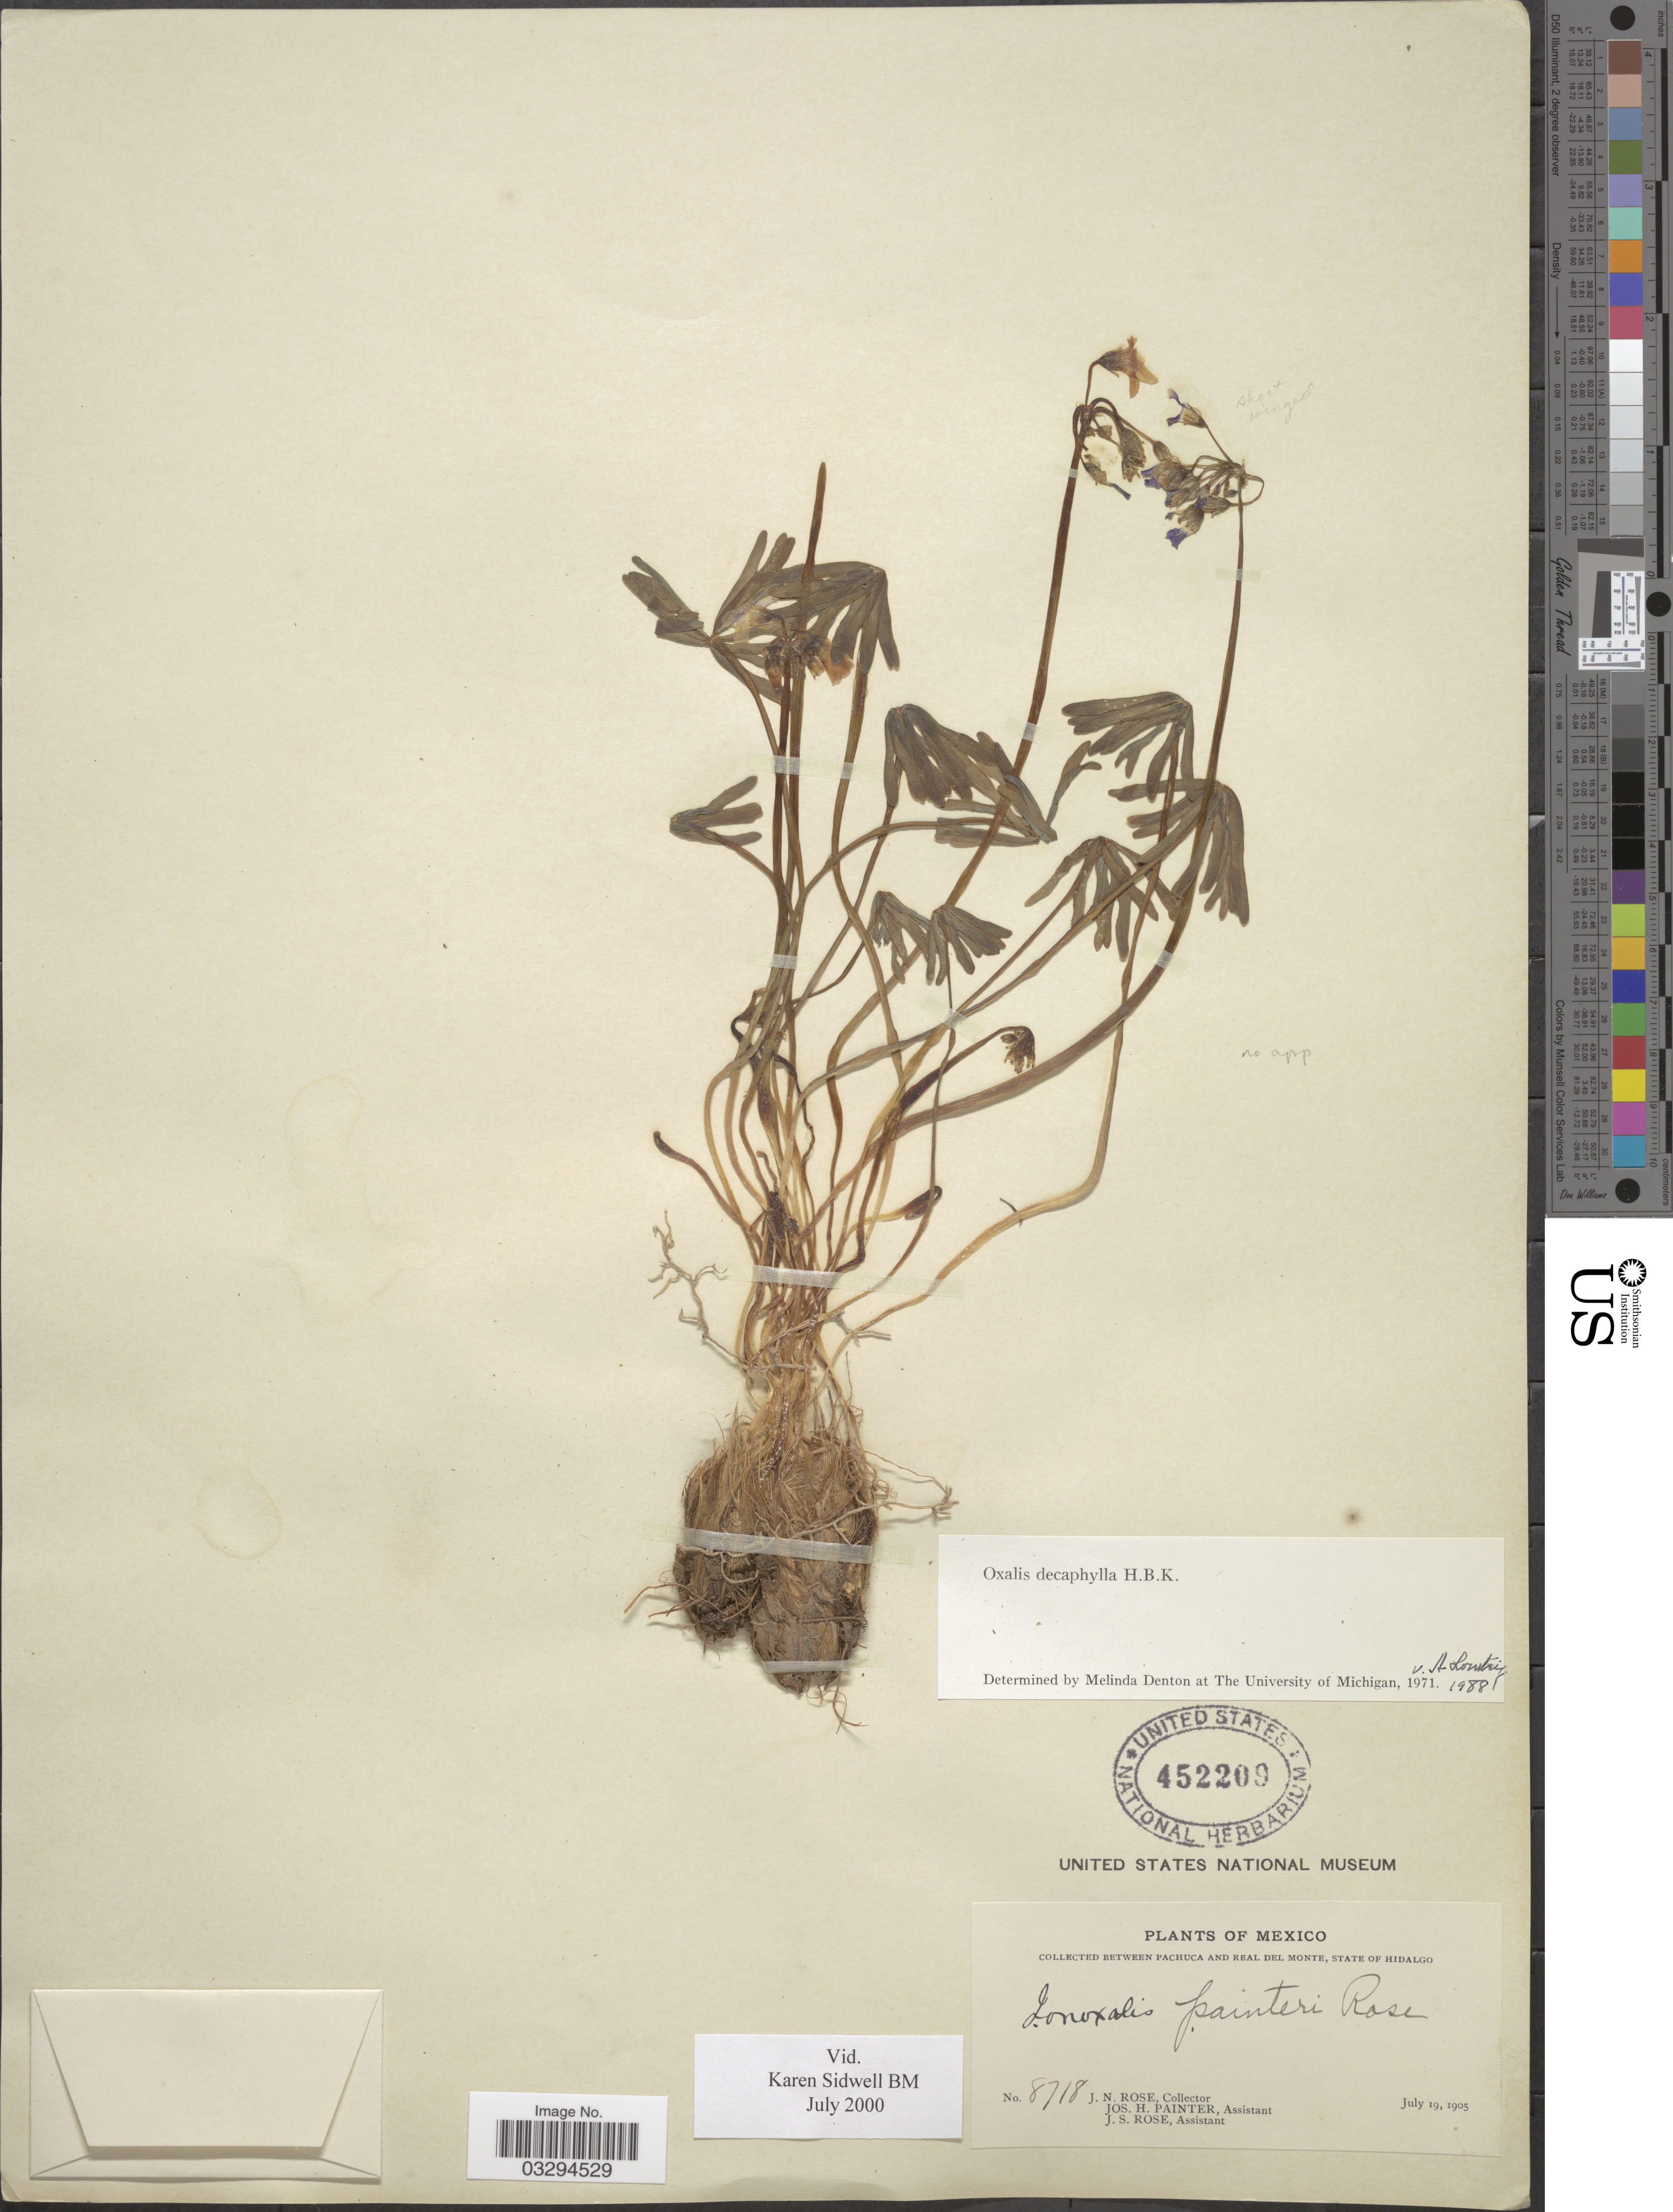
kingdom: Plantae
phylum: Tracheophyta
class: Magnoliopsida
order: Oxalidales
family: Oxalidaceae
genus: Oxalis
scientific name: Oxalis decaphylla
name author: Kunth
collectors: J. N. Rose, J. H. Painter & J. S. Rose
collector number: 8718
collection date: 1905-07-19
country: Mexico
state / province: Hidalgo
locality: Between Pachuca and Real del Monte.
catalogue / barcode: US 452209